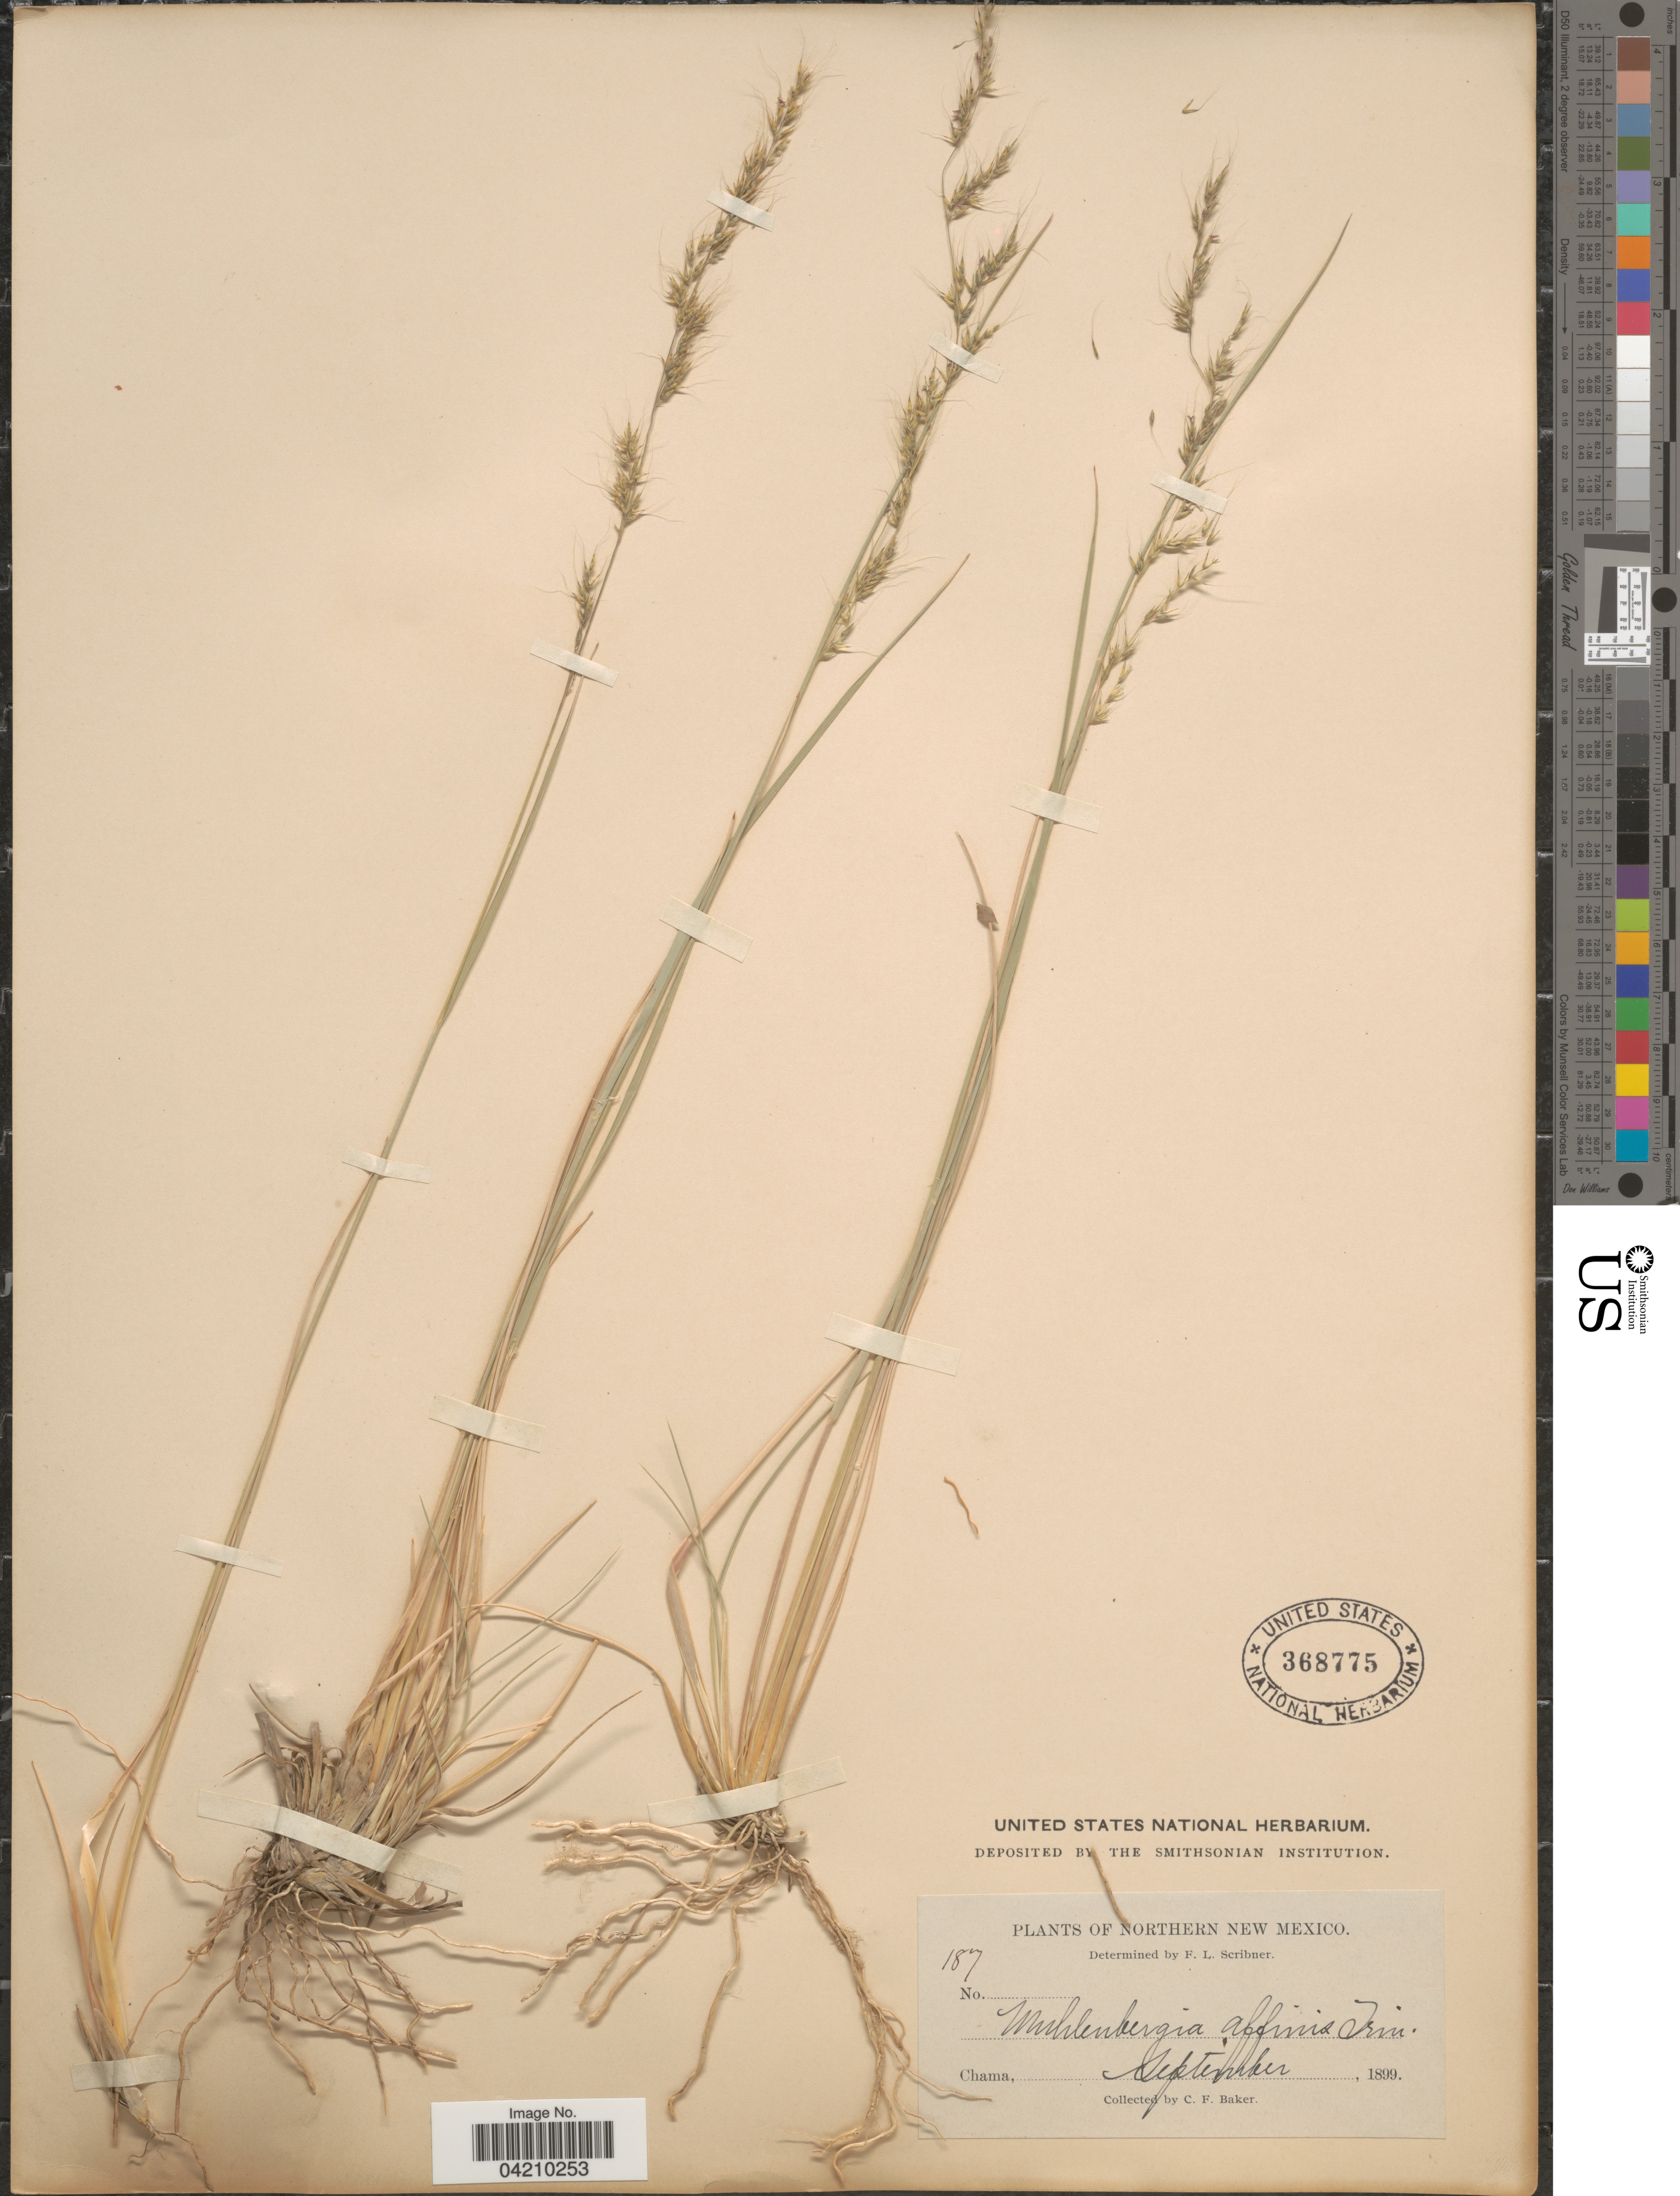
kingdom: Plantae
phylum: Tracheophyta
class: Liliopsida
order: Poales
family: Poaceae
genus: Muhlenbergia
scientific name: Muhlenbergia montana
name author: (Nutt.) Hitchc.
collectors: C. F. Baker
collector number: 187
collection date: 1899-09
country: United States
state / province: New Mexico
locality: Northern New Mexico. Chama.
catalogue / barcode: US 368775